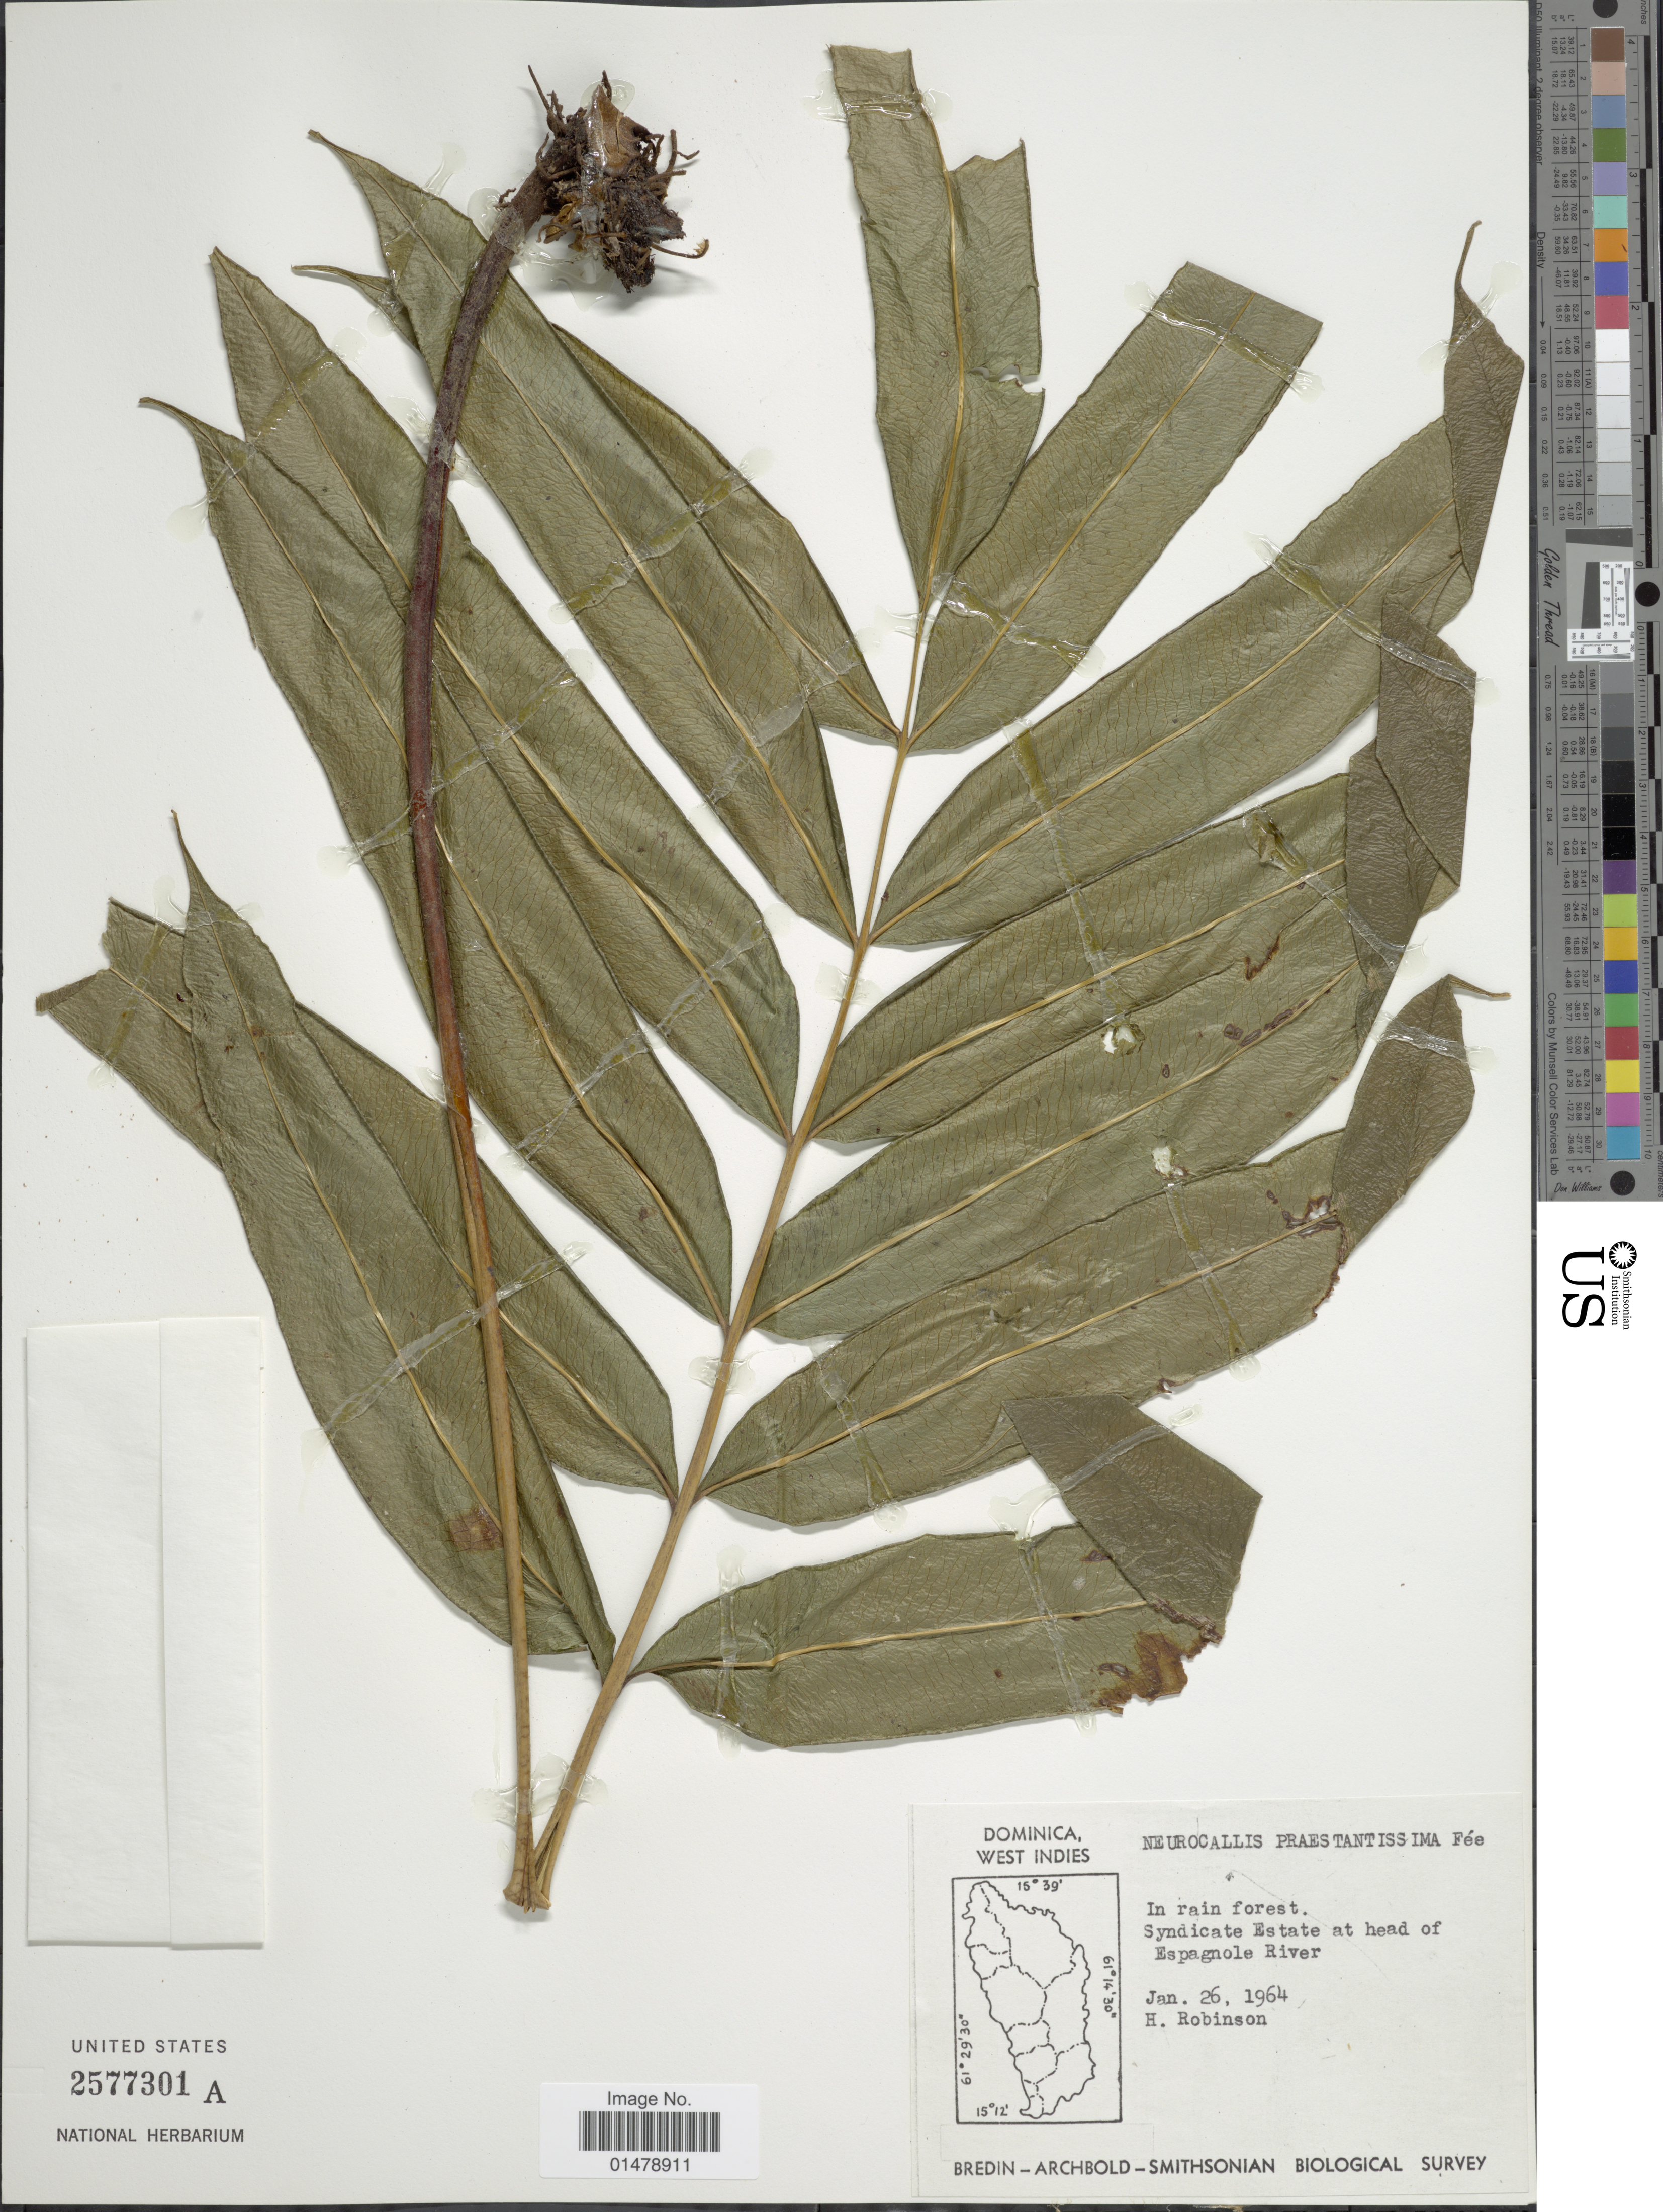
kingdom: Plantae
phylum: Tracheophyta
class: Polypodiopsida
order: Polypodiales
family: Pteridaceae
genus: Pteris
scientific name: Pteris praestantissima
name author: (Bory ex Fée) Christenh.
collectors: H. Robinson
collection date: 1964-01-26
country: Dominica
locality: West Indies. Syndicate Estate at head of Espagnole River.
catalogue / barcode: US 2577301A